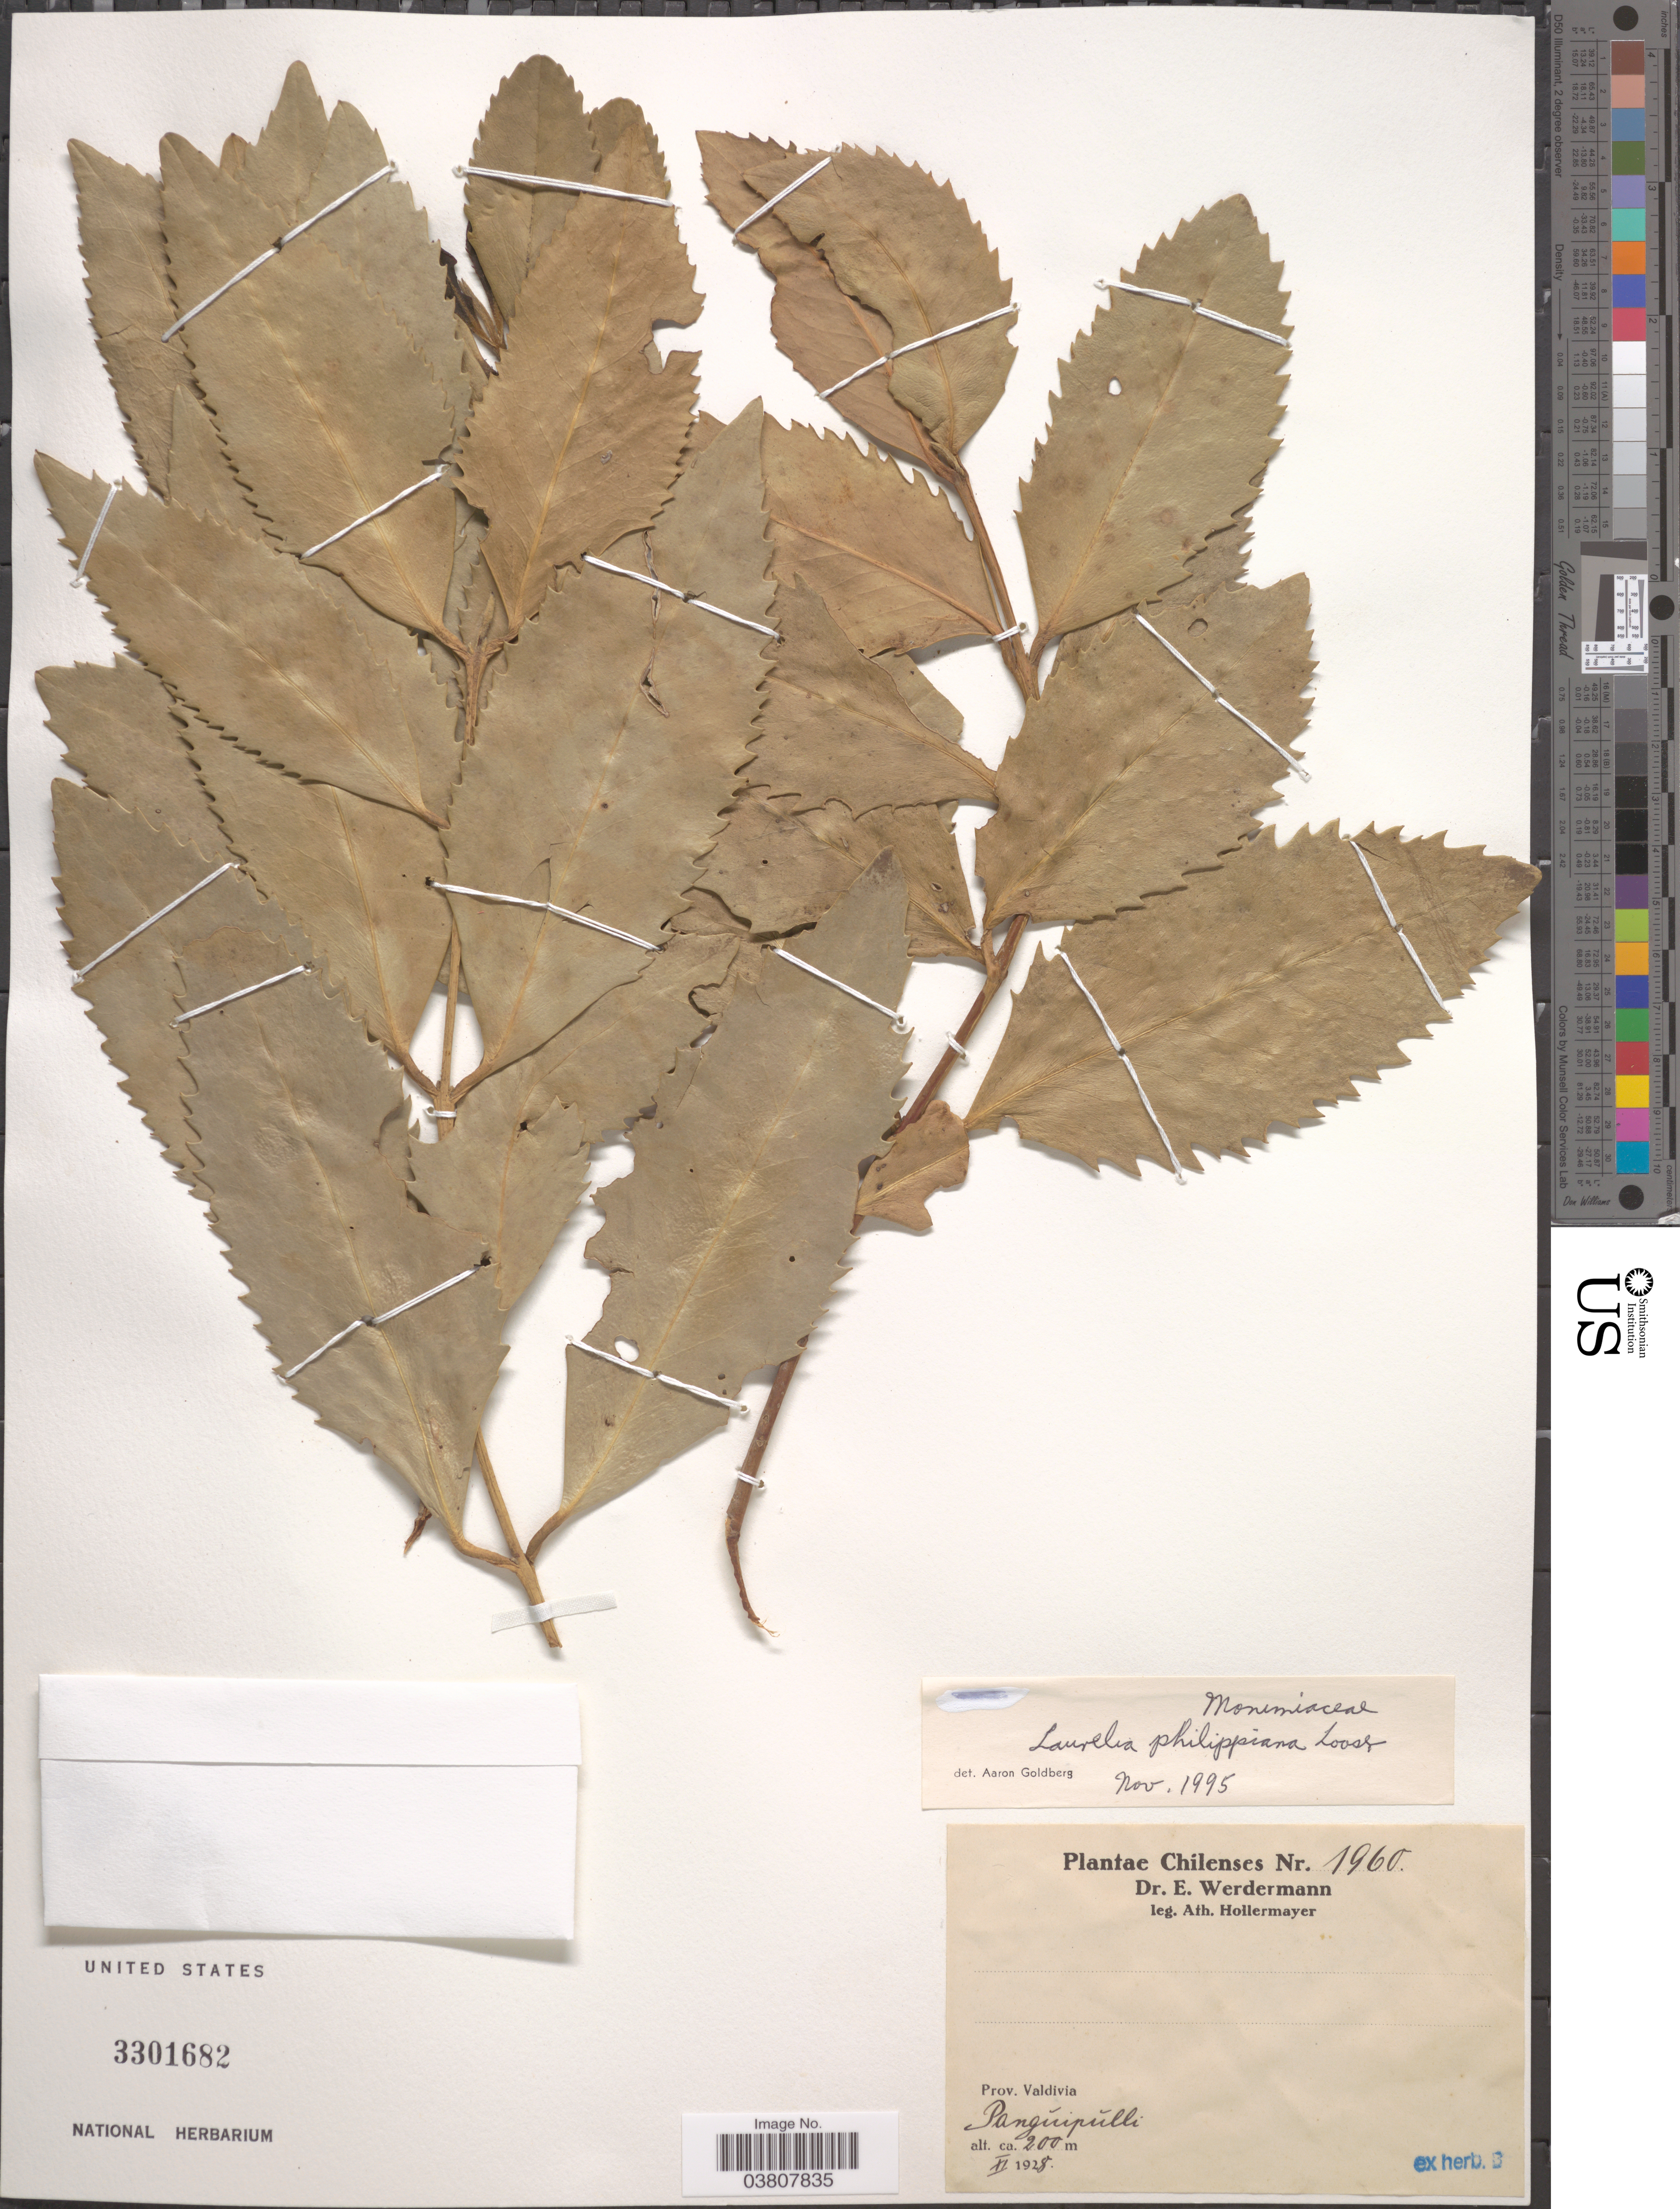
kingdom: Plantae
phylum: Tracheophyta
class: Magnoliopsida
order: Laurales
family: Atherospermataceae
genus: Laurelia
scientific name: Laurelia philippiana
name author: Looser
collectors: A. Hollermayer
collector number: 1960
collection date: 1928-11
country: Chile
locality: Prov. Valdivia, Panguipulli.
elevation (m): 200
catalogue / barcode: US 3301682